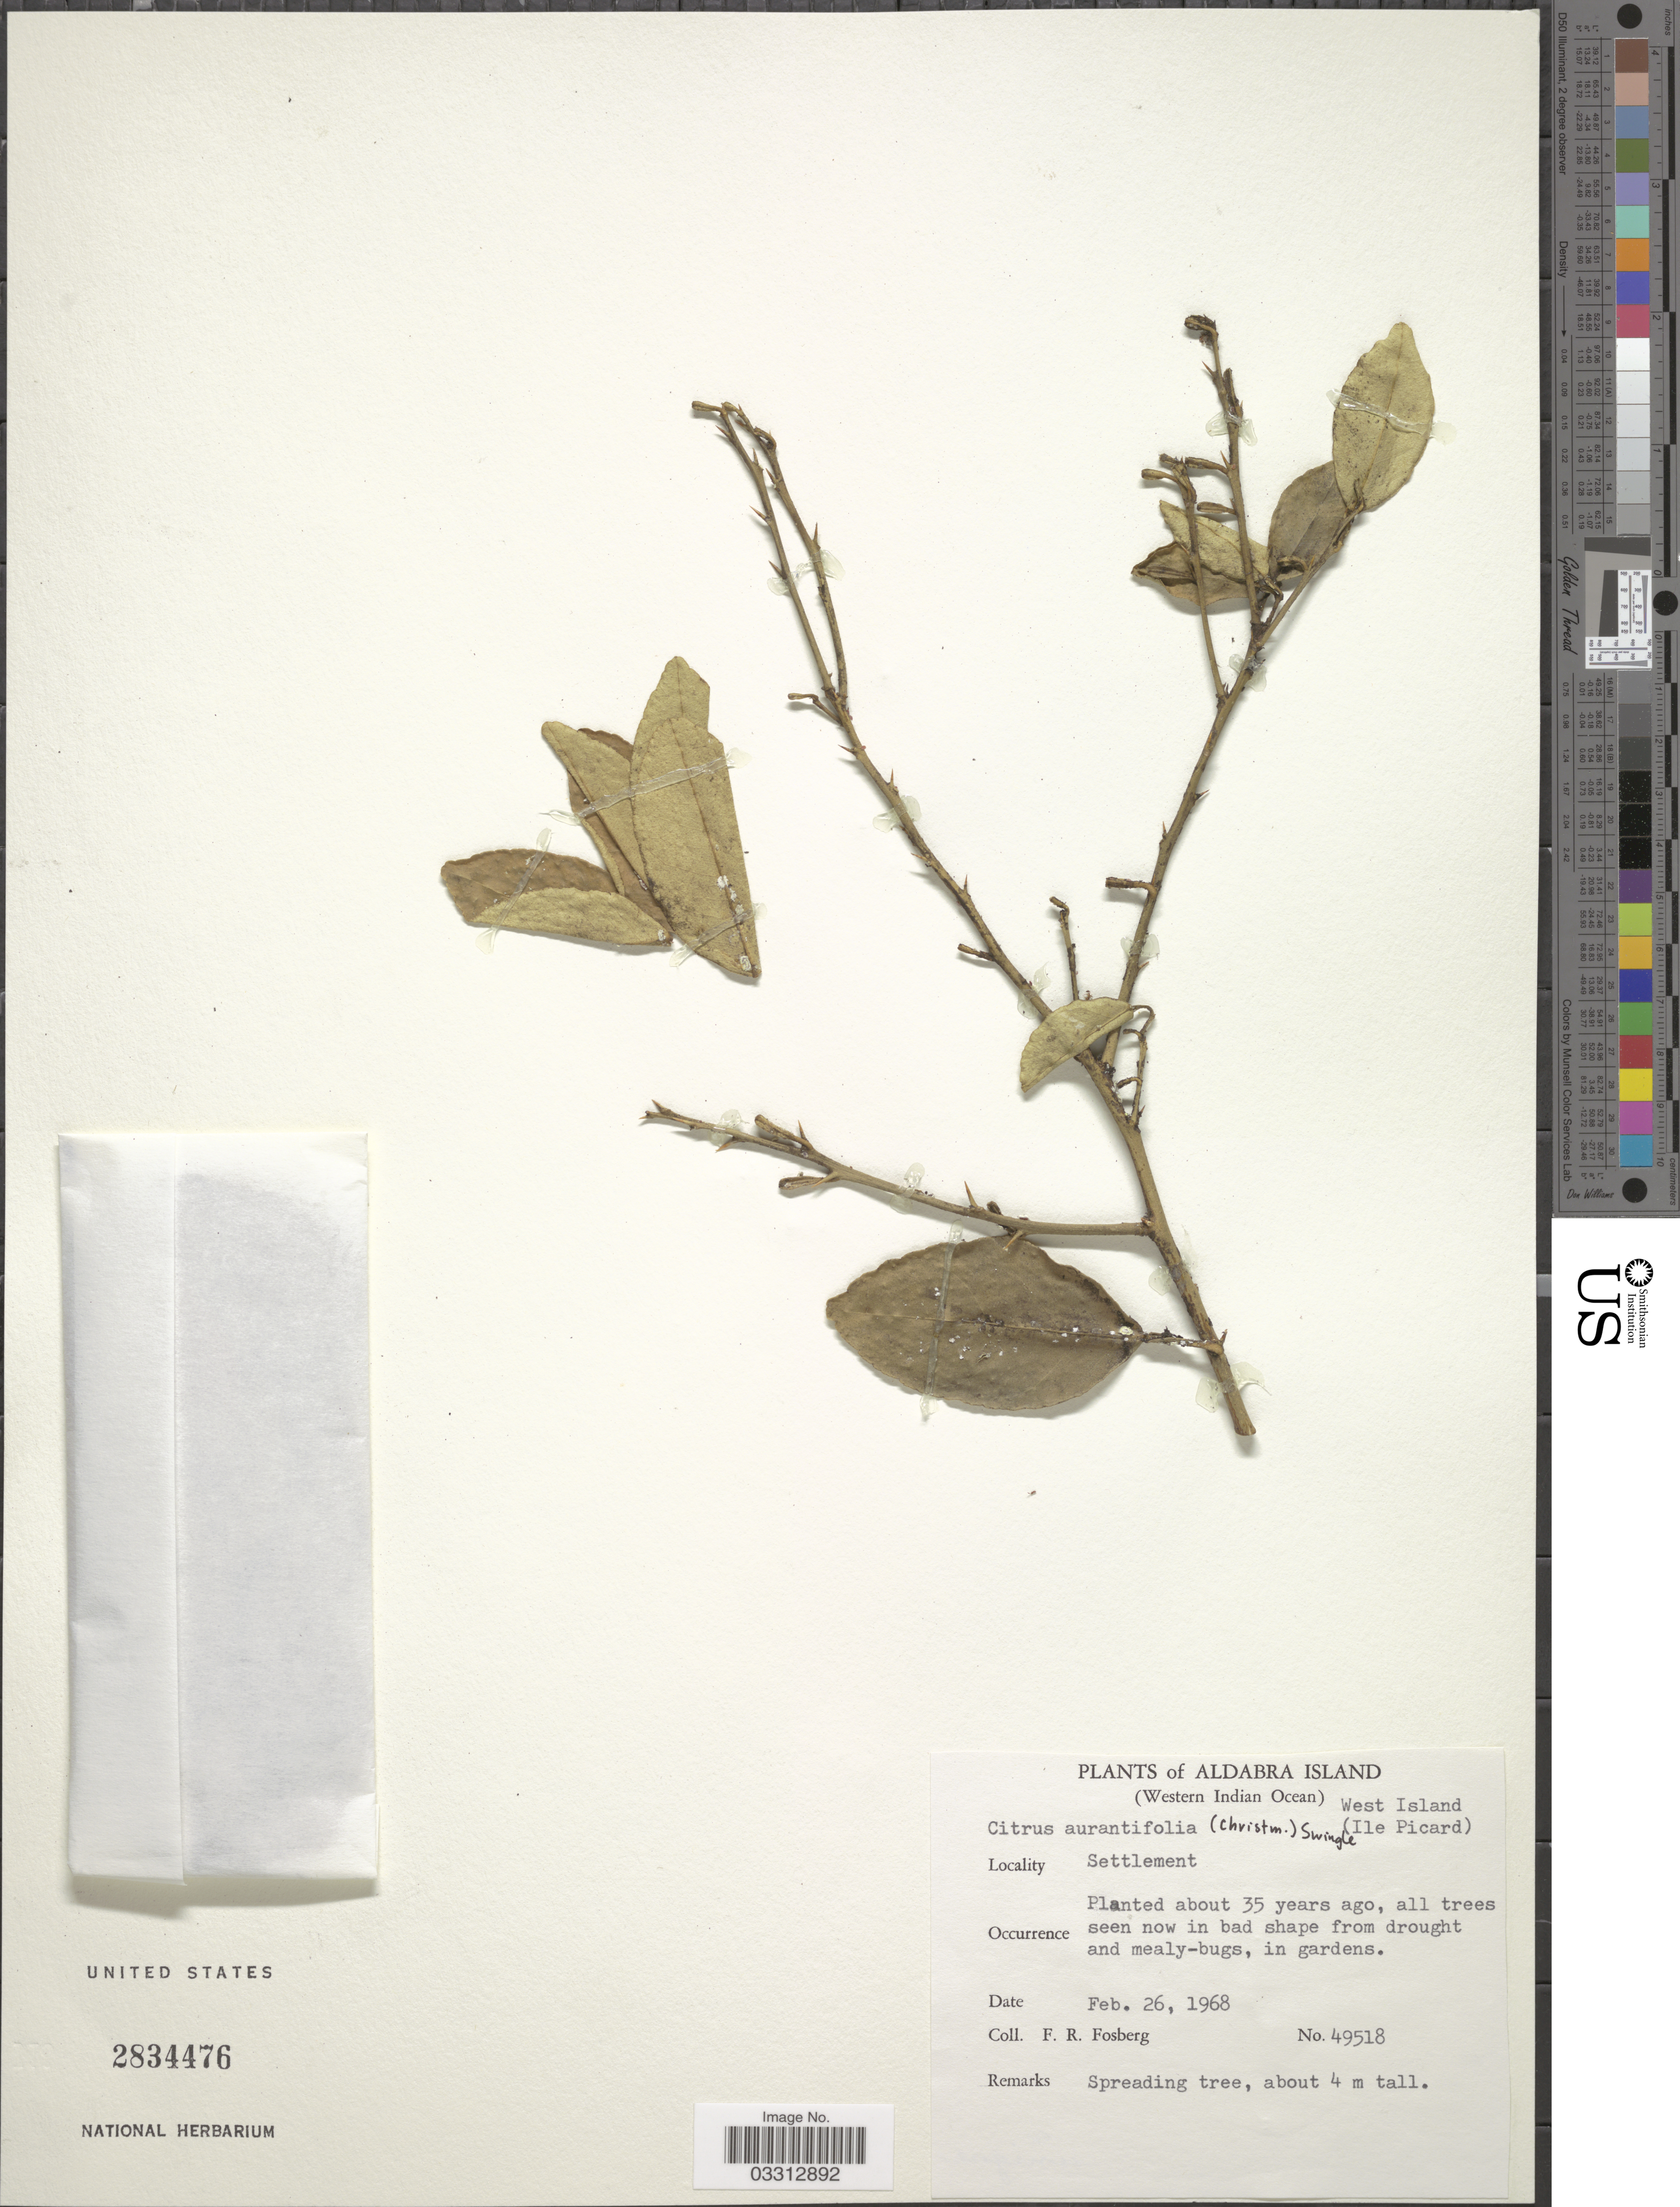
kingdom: Plantae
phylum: Tracheophyta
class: Magnoliopsida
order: Sapindales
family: Rutaceae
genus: Citrus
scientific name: Citrus x aurantifolia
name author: (Christm.) Swingle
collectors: F. R. Fosberg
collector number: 49518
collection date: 1968-02-26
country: Seychelles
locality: Aldabra Island (Western Indian Ocean) West Island (Ile Picard). Settlement.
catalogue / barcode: US 2834476